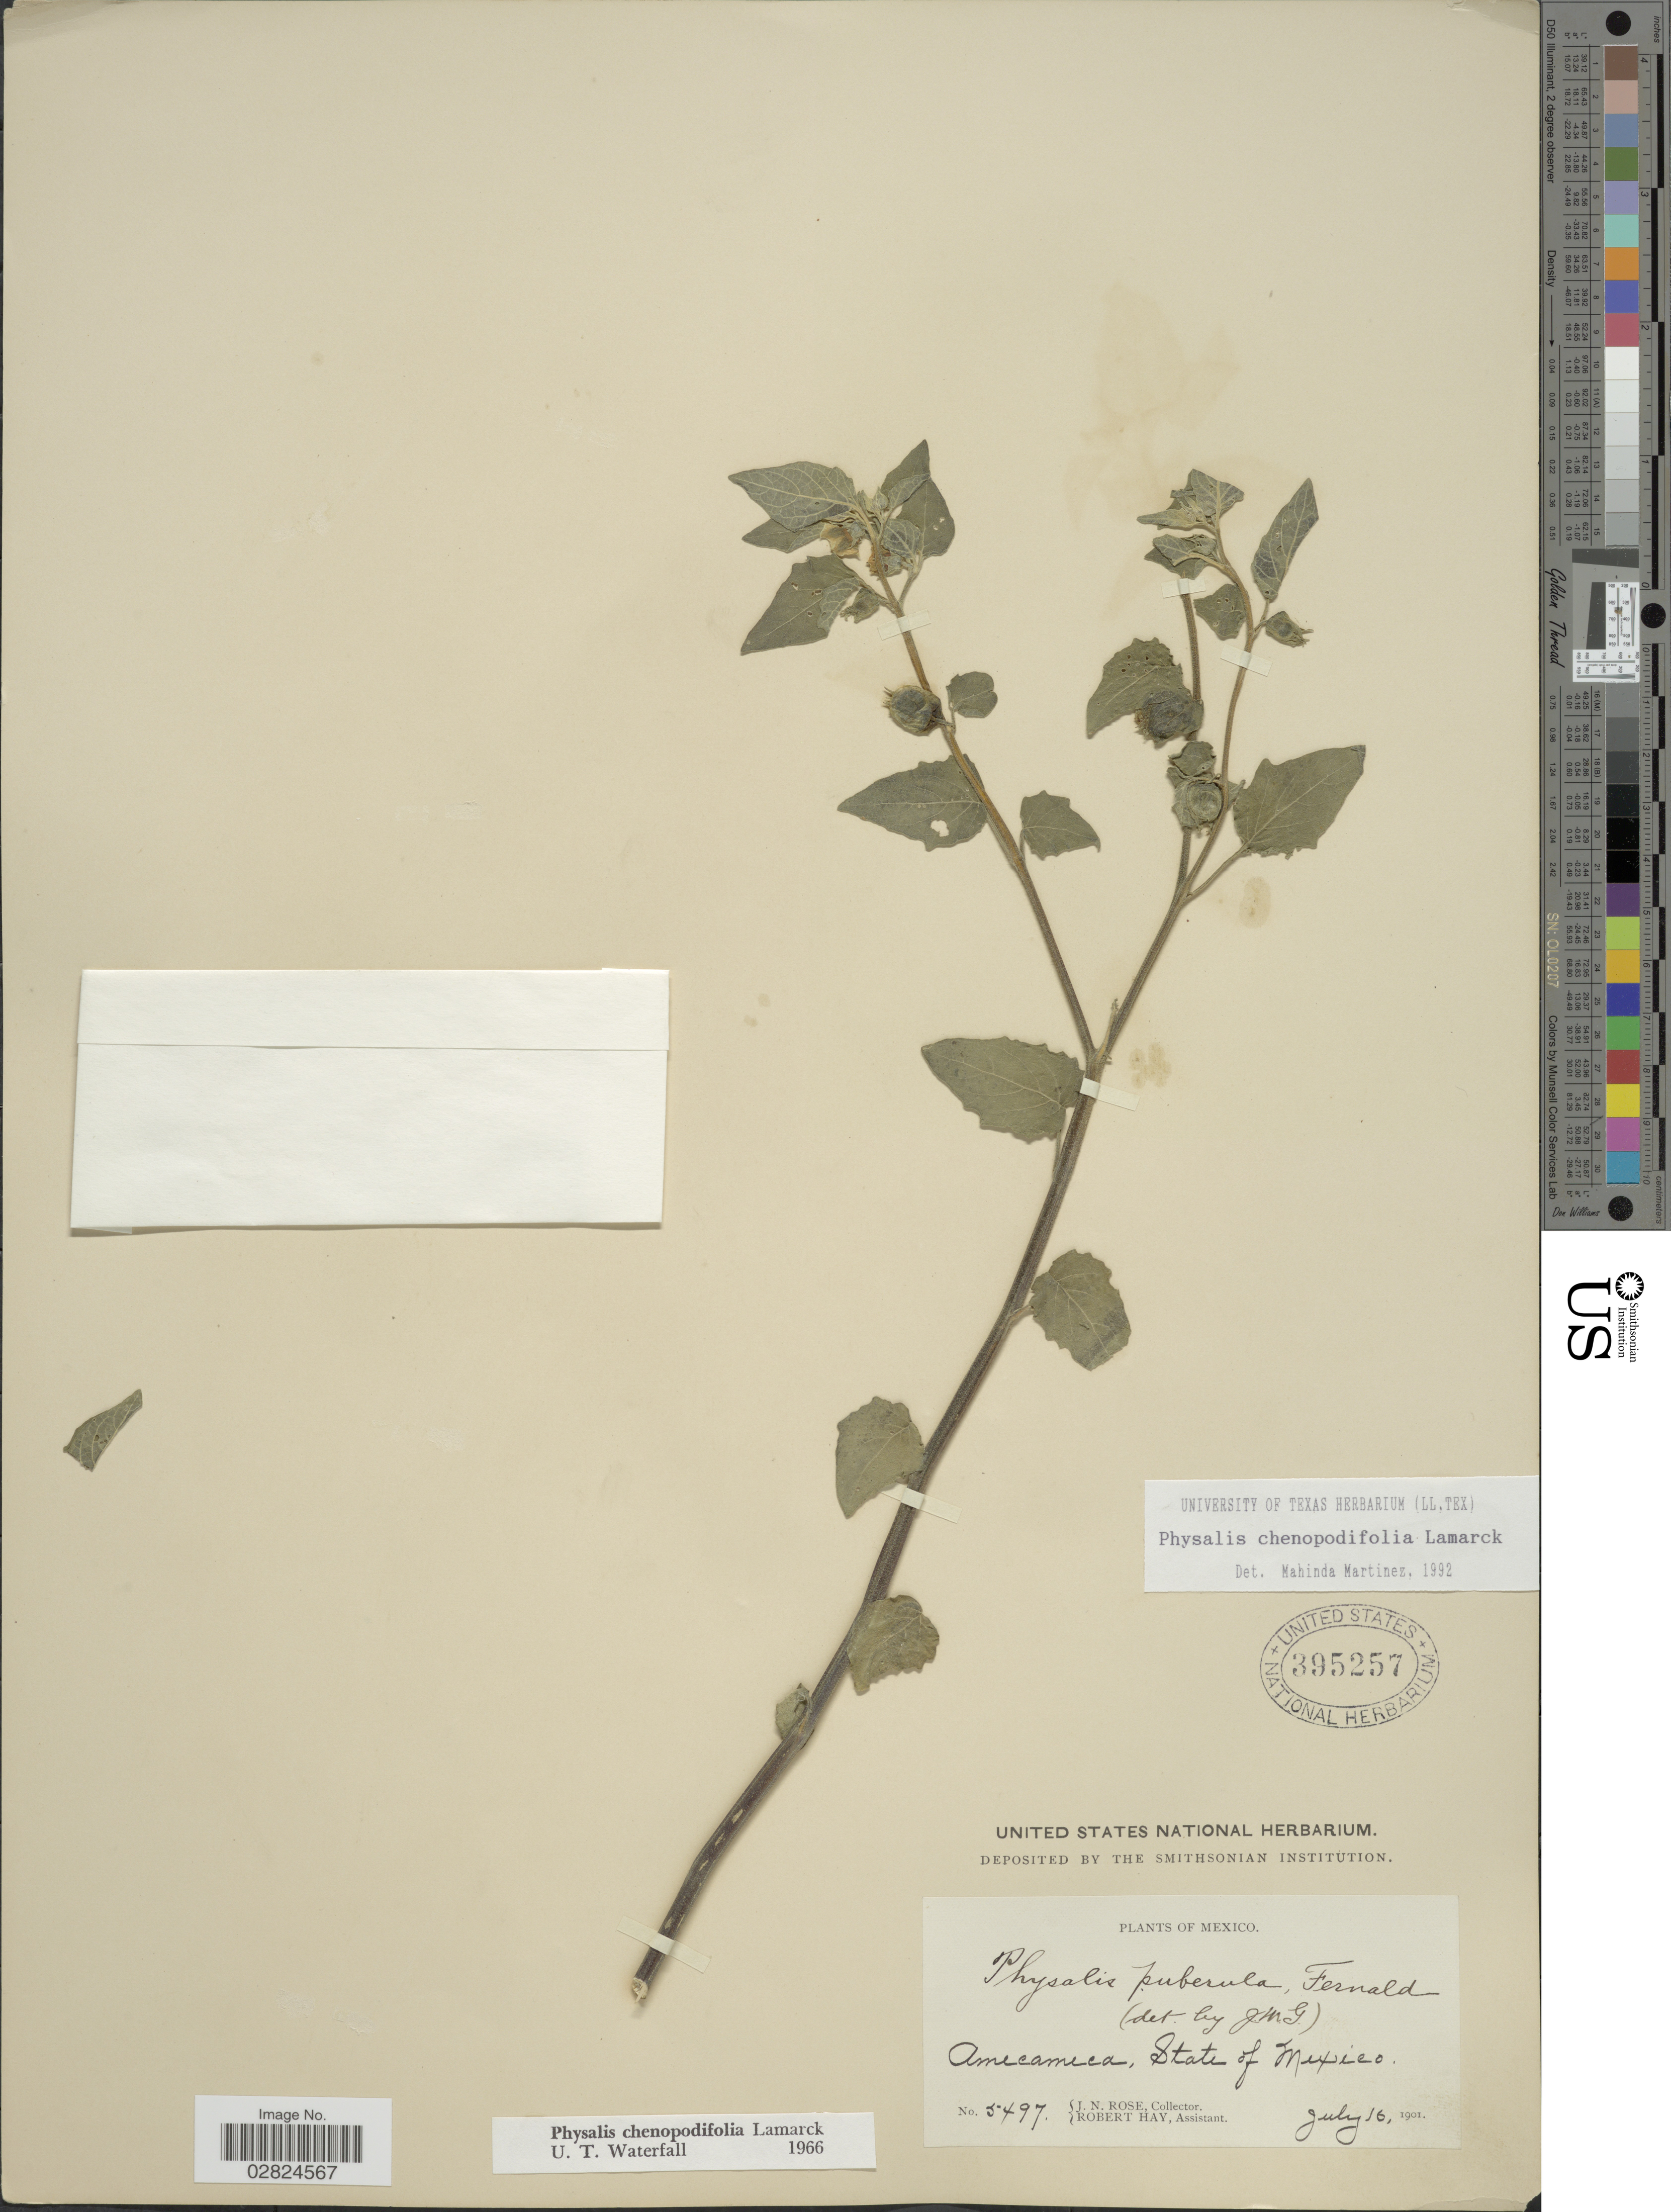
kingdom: Plantae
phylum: Tracheophyta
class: Magnoliopsida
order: Solanales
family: Solanaceae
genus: Physalis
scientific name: Physalis chenopodifolia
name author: Lam.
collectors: J. N. Rose & R. Hay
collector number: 5497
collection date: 1901-07-16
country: Mexico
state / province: México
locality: Amecameca.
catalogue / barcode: US 395257